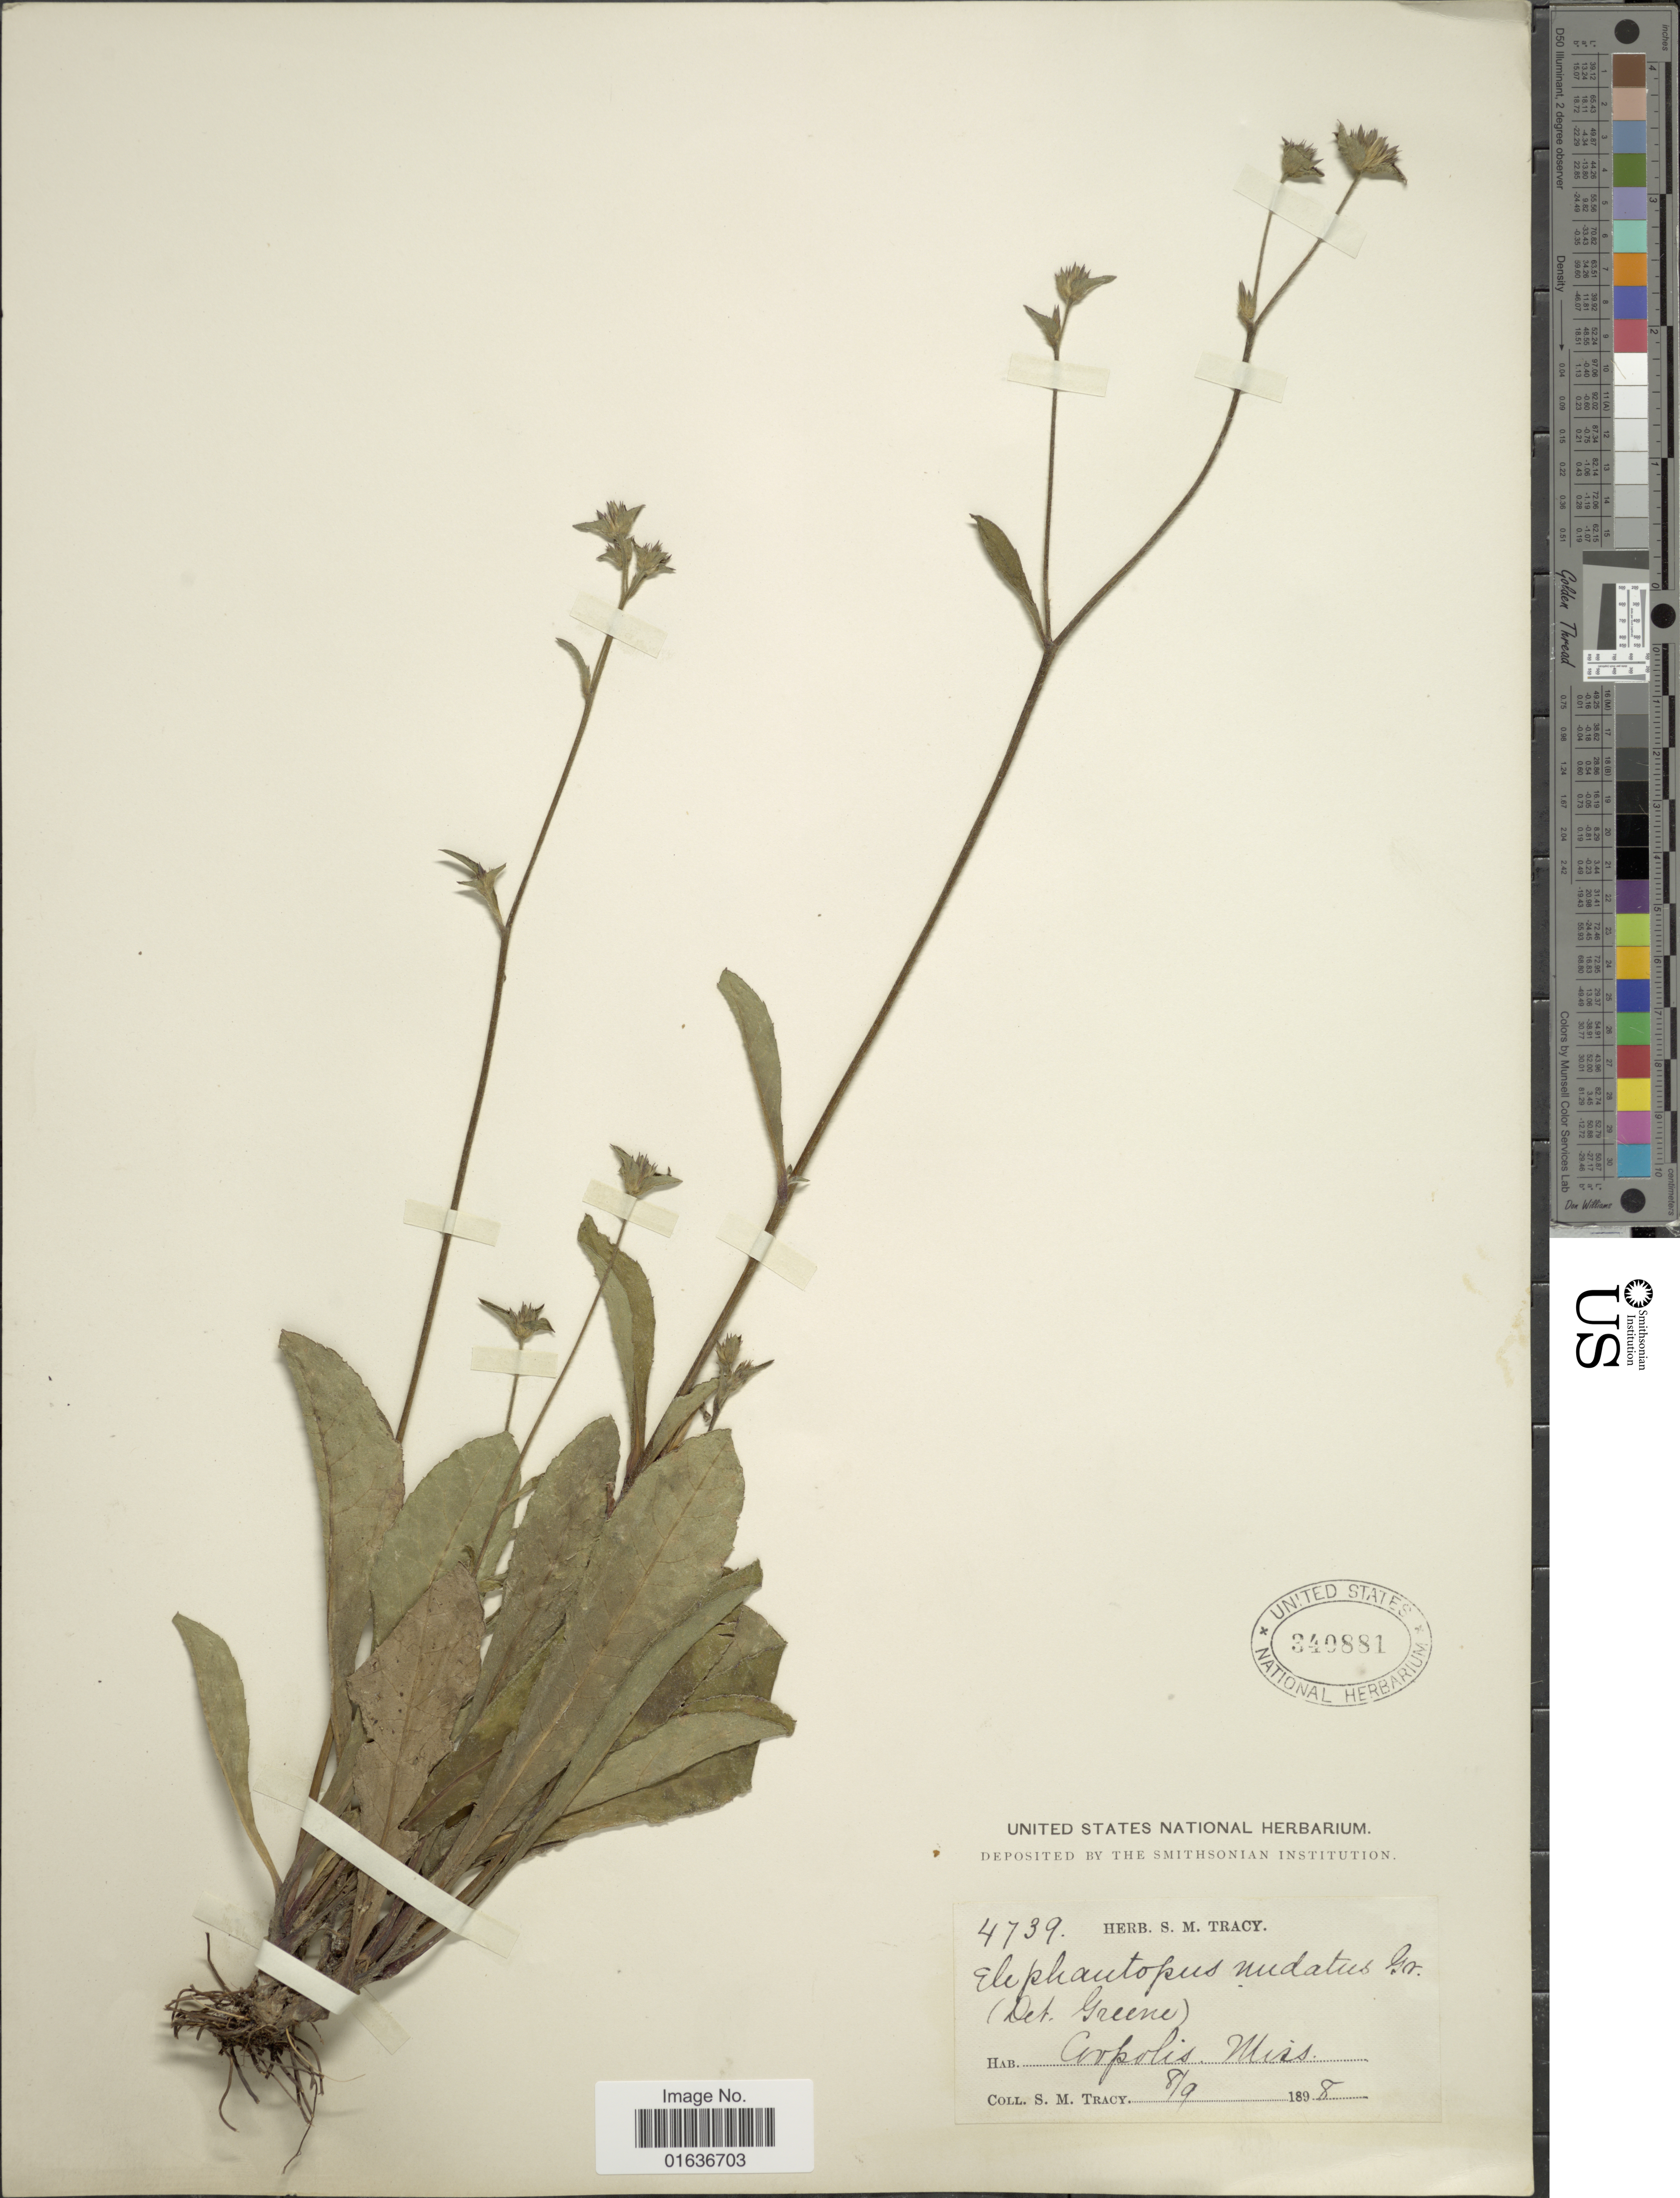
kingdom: Plantae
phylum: Tracheophyta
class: Magnoliopsida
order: Asterales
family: Asteraceae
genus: Elephantopus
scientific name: Elephantopus nudatus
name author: A. Gray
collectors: S. M. Tracy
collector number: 4739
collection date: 1898-08-09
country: United States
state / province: Mississippi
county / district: Harrison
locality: Cooplois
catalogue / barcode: US 340881